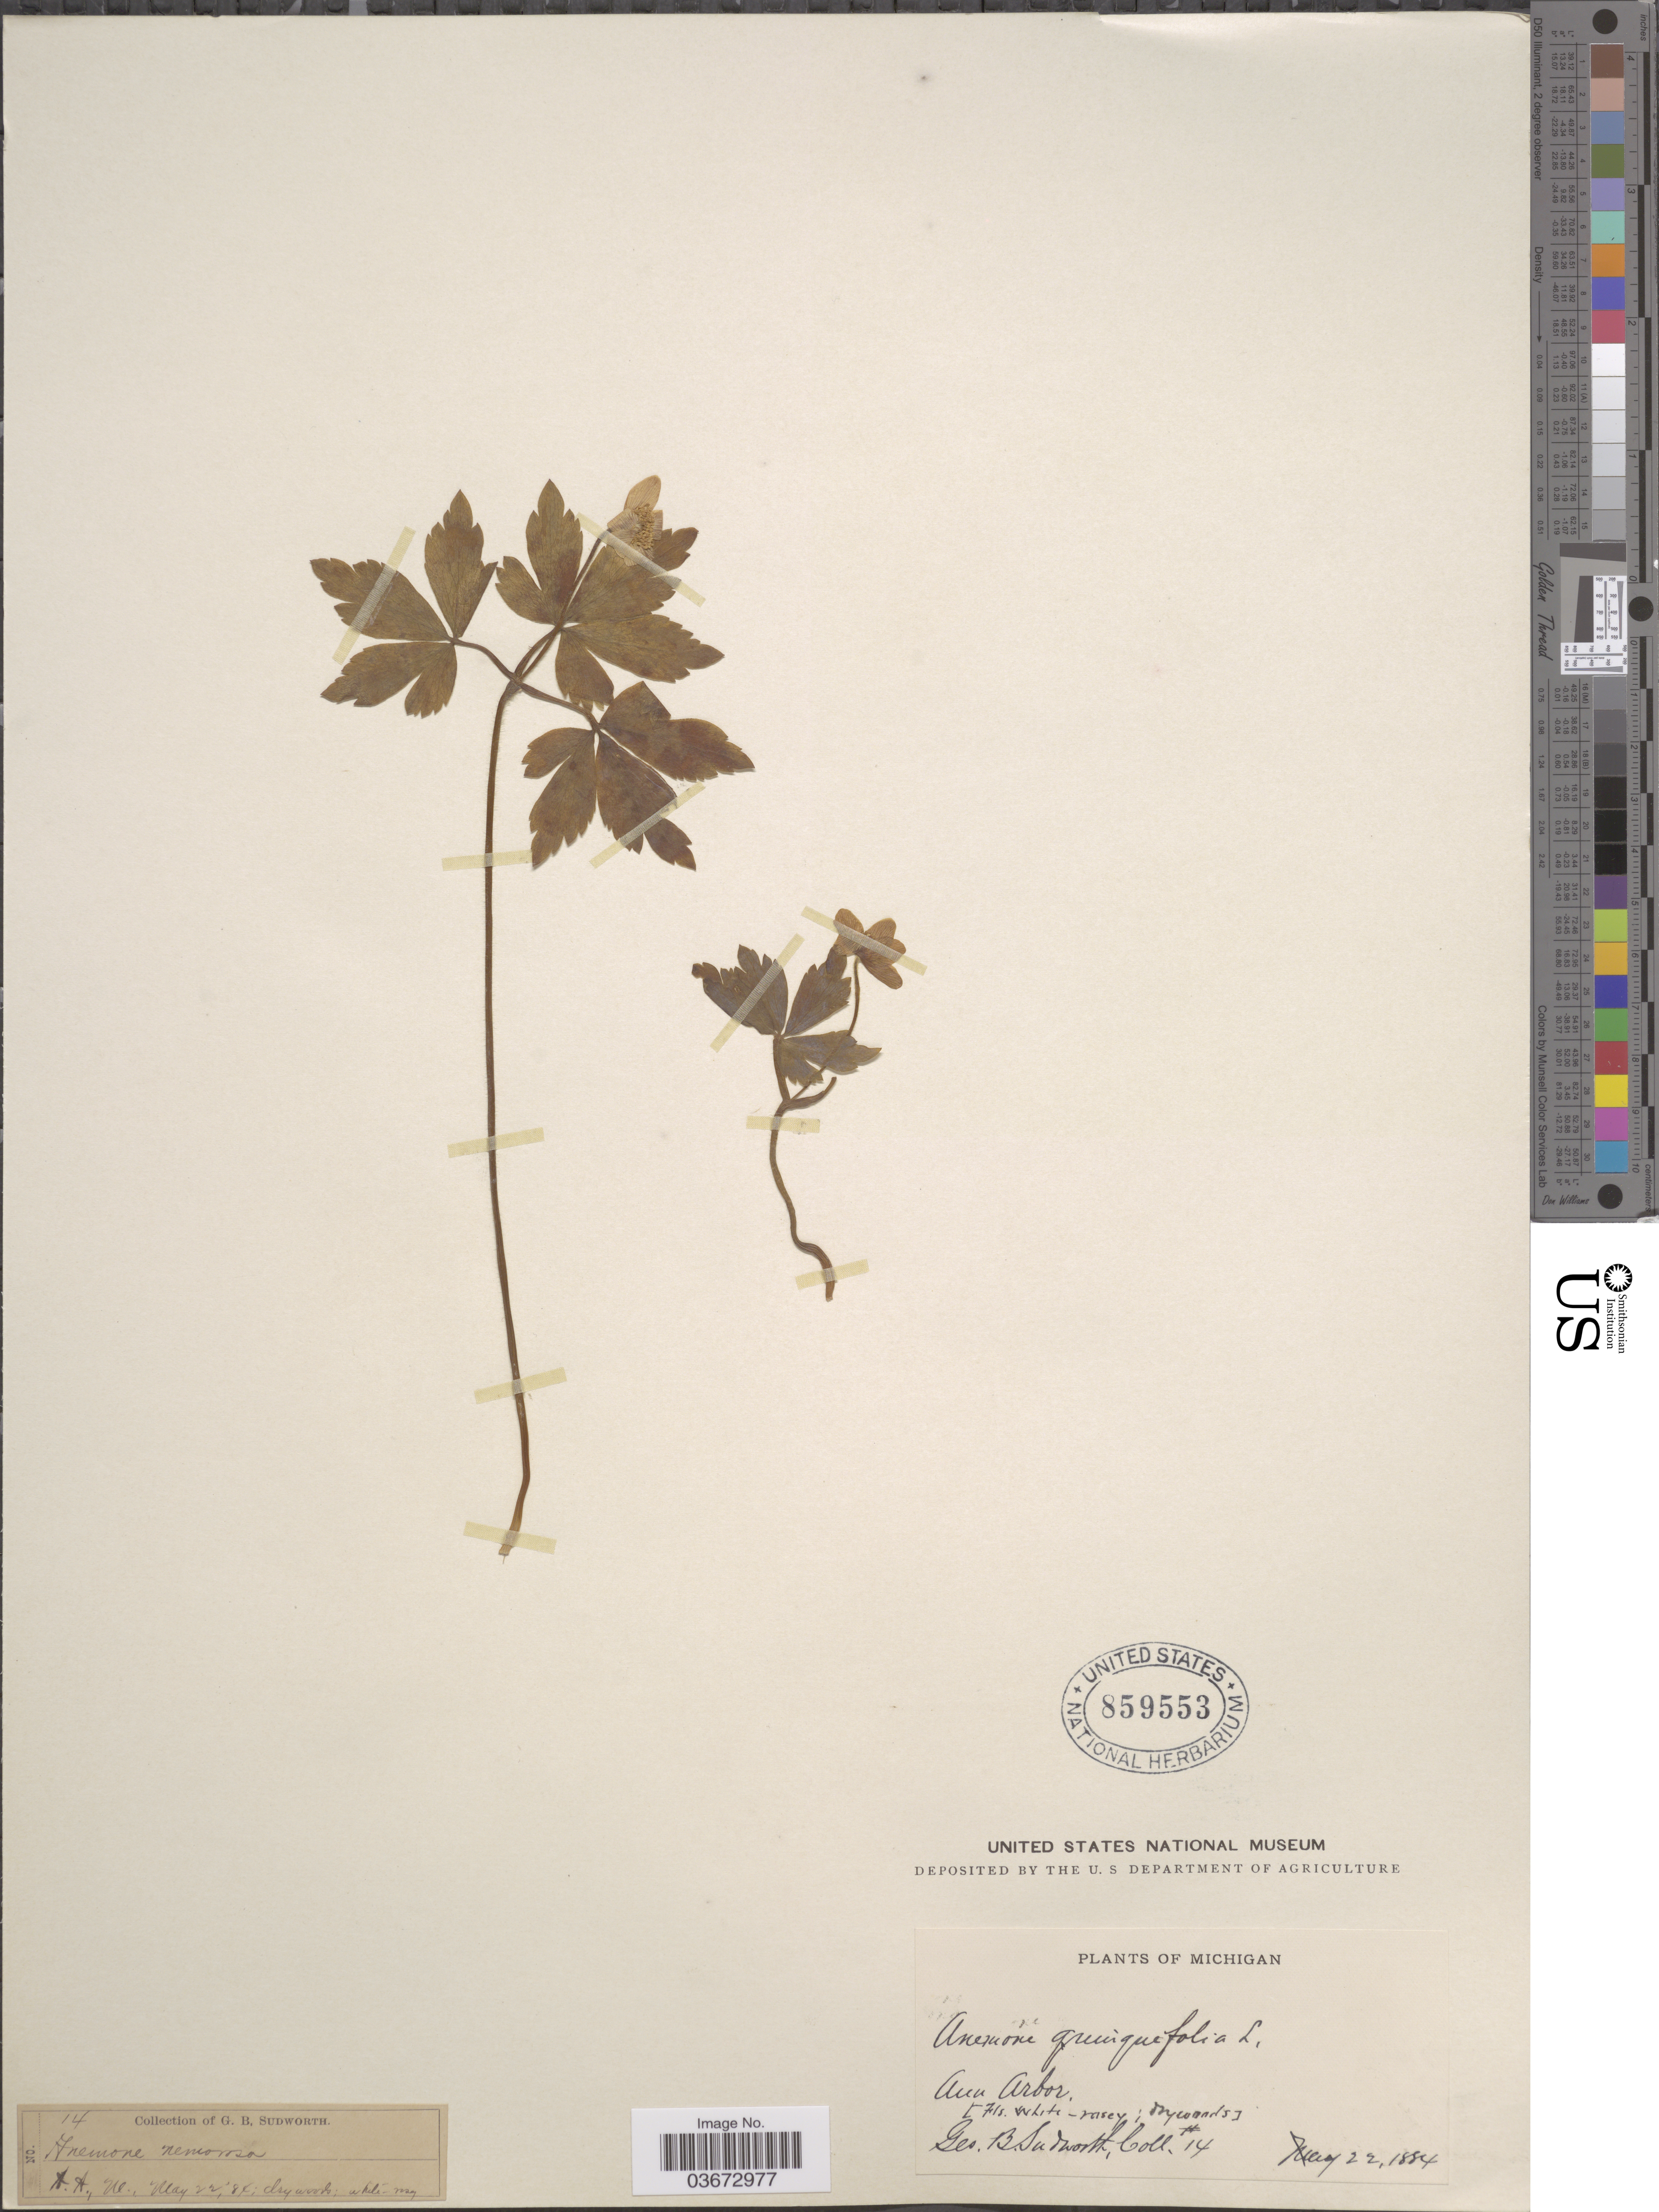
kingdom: Plantae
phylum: Tracheophyta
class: Magnoliopsida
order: Ranunculales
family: Ranunculaceae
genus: Anemone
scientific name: Anemone quinquefolia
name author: L.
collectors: G. B. Sudworth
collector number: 14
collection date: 1884-05-22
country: United States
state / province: Michigan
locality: Ann Arbor.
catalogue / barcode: US 859553